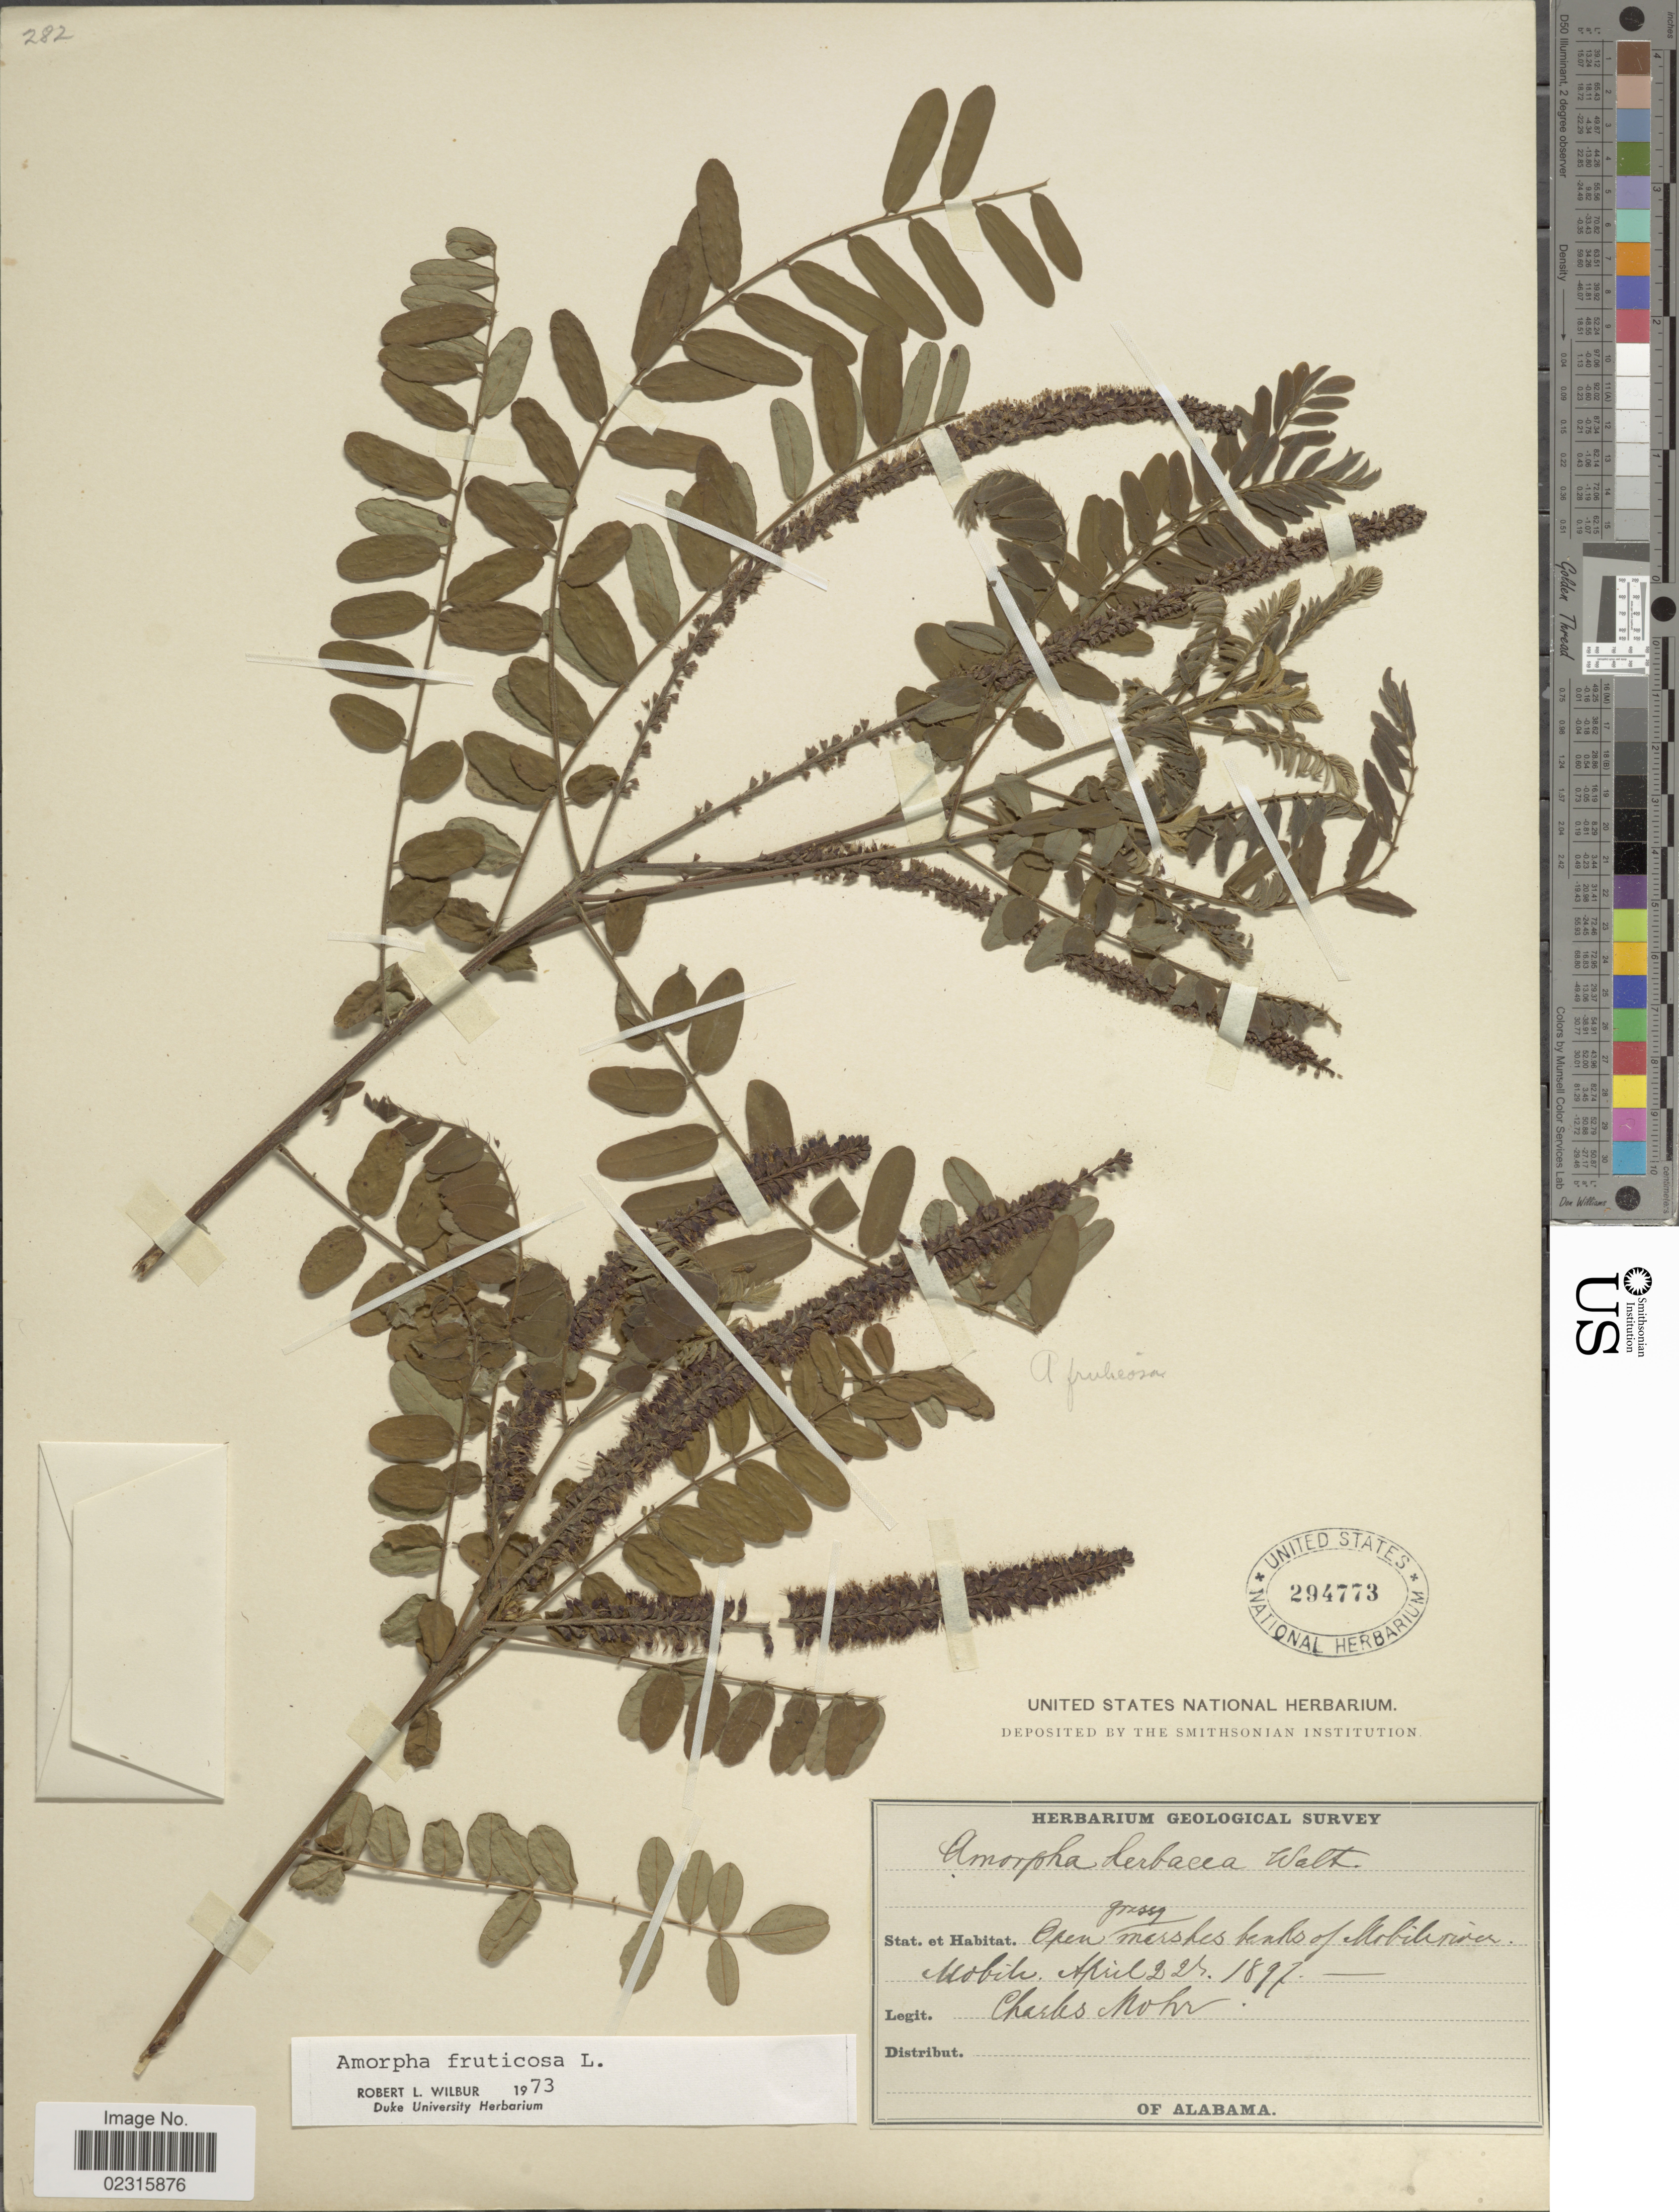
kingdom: Plantae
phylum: Tracheophyta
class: Magnoliopsida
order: Fabales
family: Fabaceae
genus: Amorpha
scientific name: Amorpha fruticosa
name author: L.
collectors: Mohr, C. T. (herbarium)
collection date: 1897-04-22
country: United States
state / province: Alabama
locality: Open grassy marshes banks of Mobile River, Mobile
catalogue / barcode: US 294773